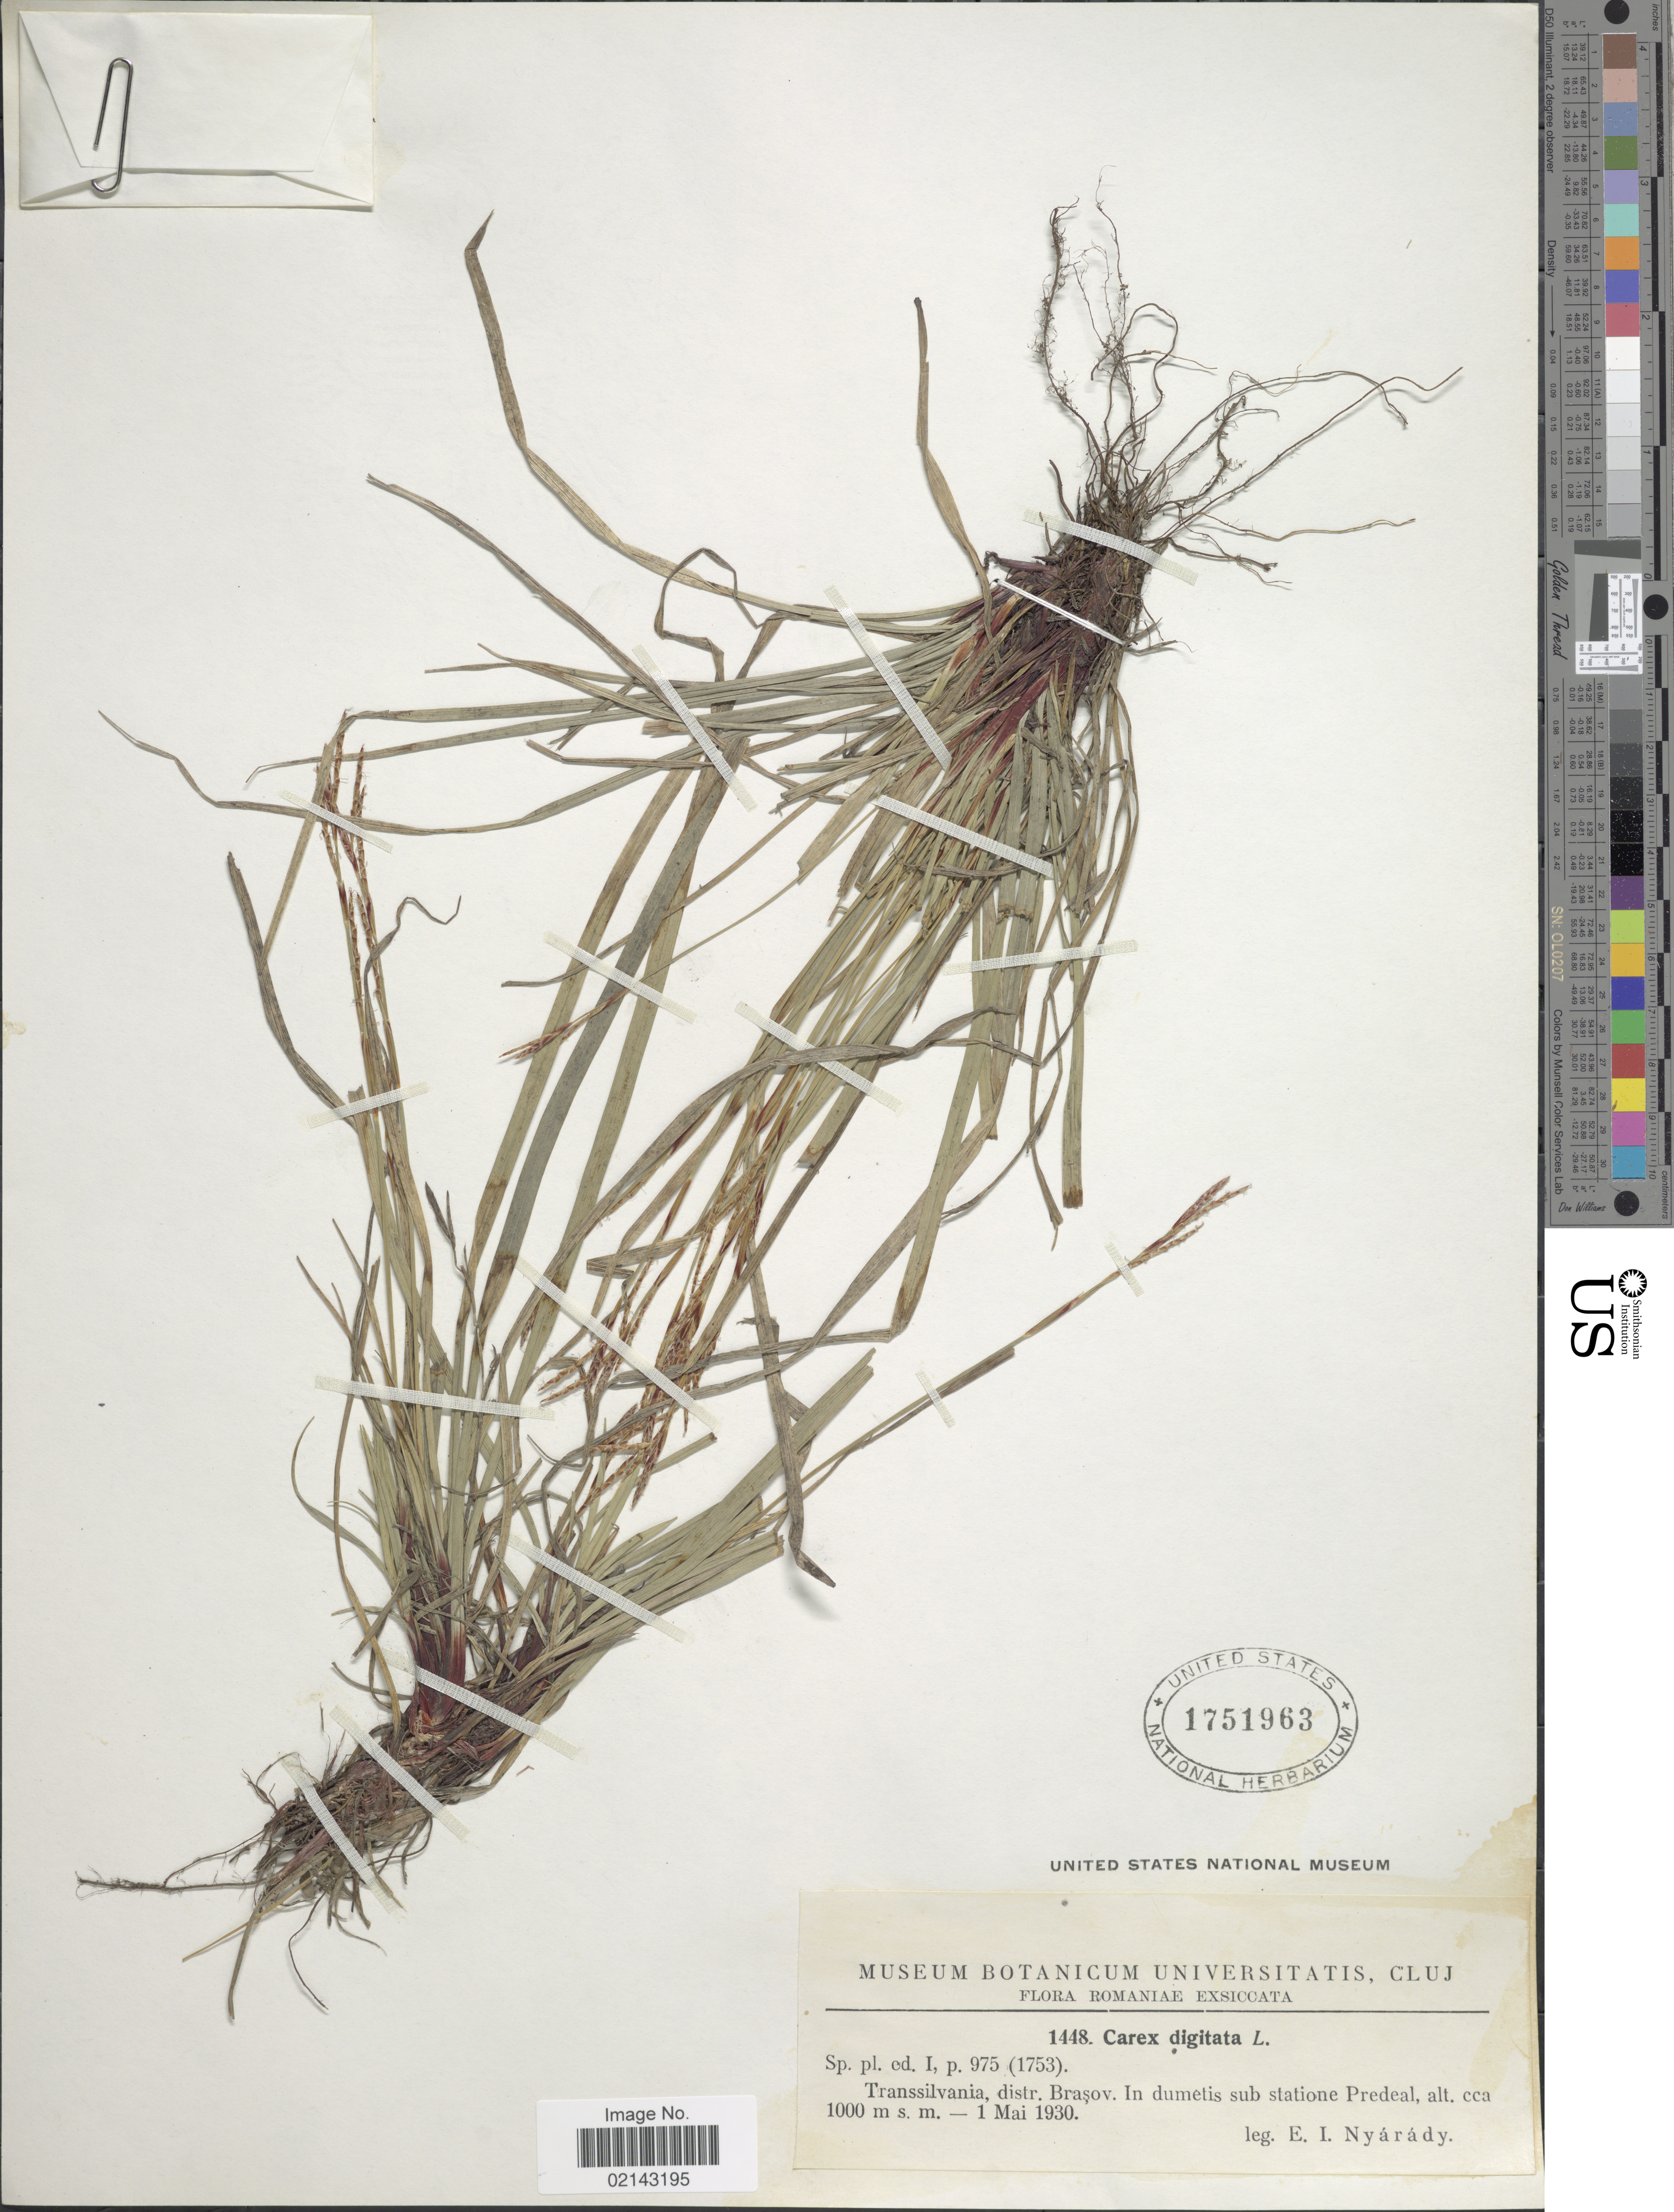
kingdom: Plantae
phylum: Tracheophyta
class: Liliopsida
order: Poales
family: Cyperaceae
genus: Carex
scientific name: Carex digitata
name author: L.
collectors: E. Nyárády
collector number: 1448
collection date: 1930-05-01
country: Romania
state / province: Brasov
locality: Romaniae. Transsilvania. In dumetis sub statione Predeal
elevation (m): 1000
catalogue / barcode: US 1751963